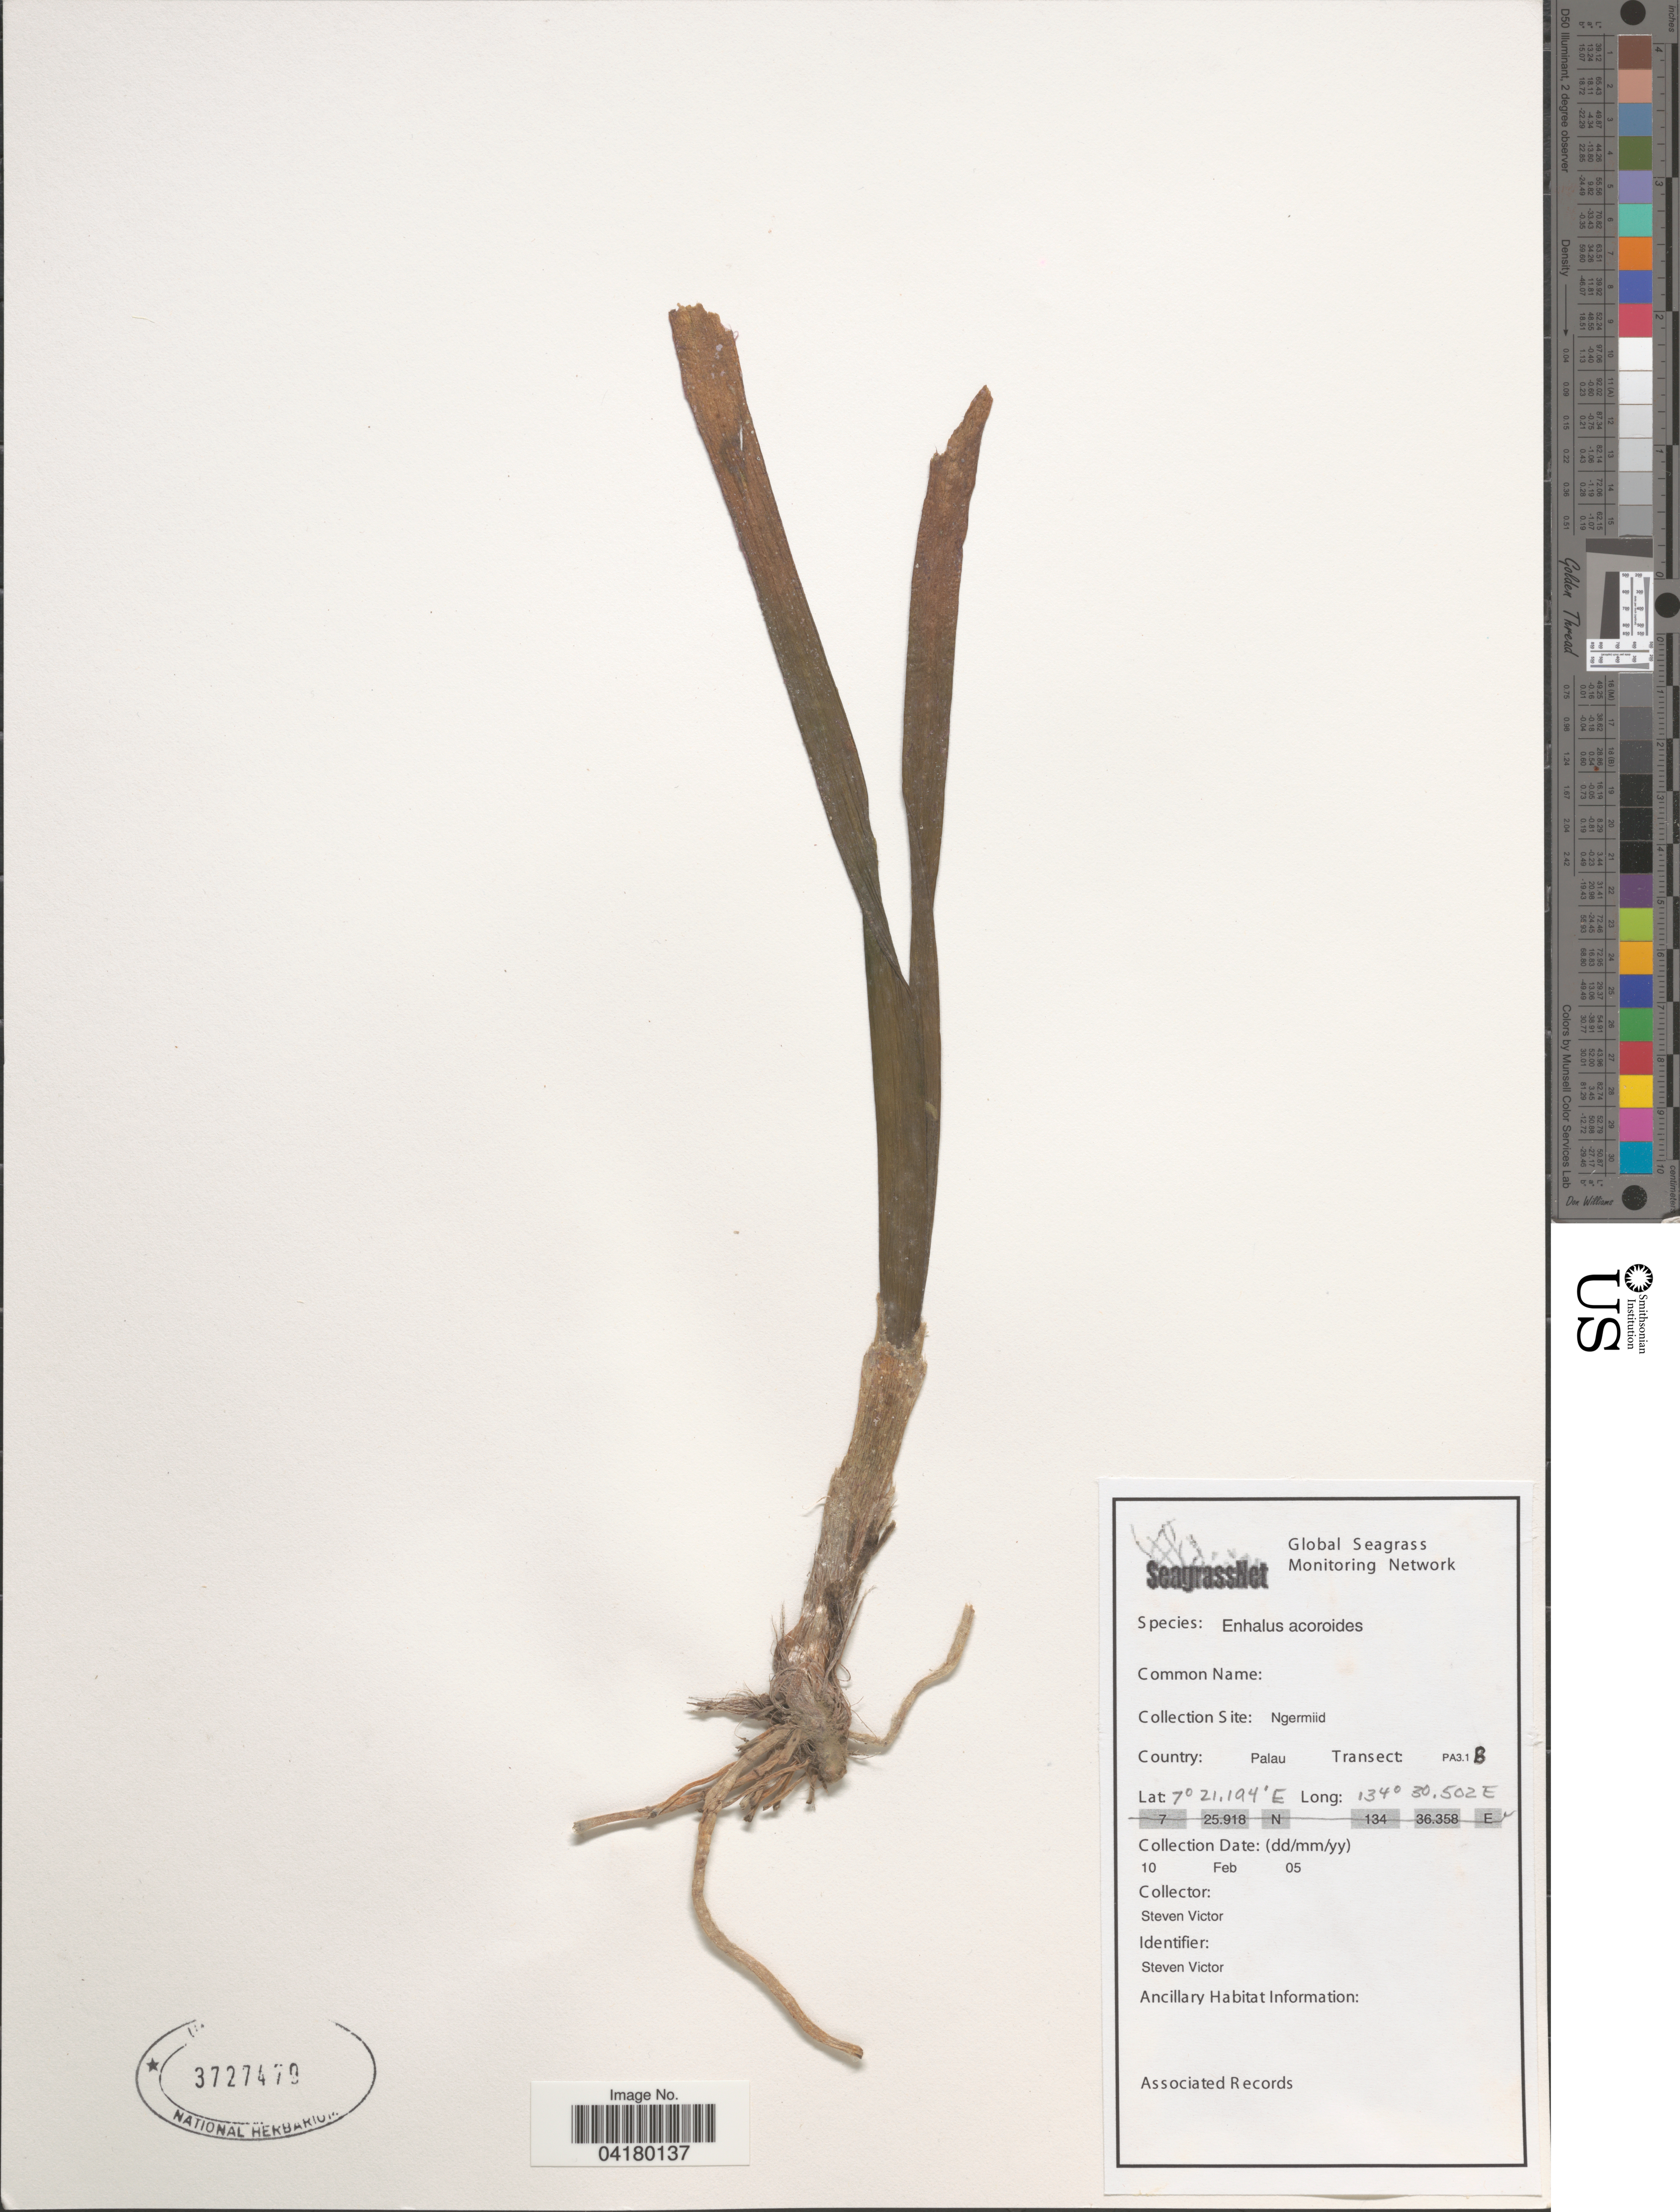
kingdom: Plantae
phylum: Tracheophyta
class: Liliopsida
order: Alismatales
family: Hydrocharitaceae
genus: Enhalus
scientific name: Enhalus acoroides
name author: (L. f.) Royle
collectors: S. Victor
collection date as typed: Transcribed d/m/y: 10/2/5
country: Palau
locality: Collection Site: Ngermiid. Country: Palau. Transect: PA3.1B.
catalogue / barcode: US 3727479